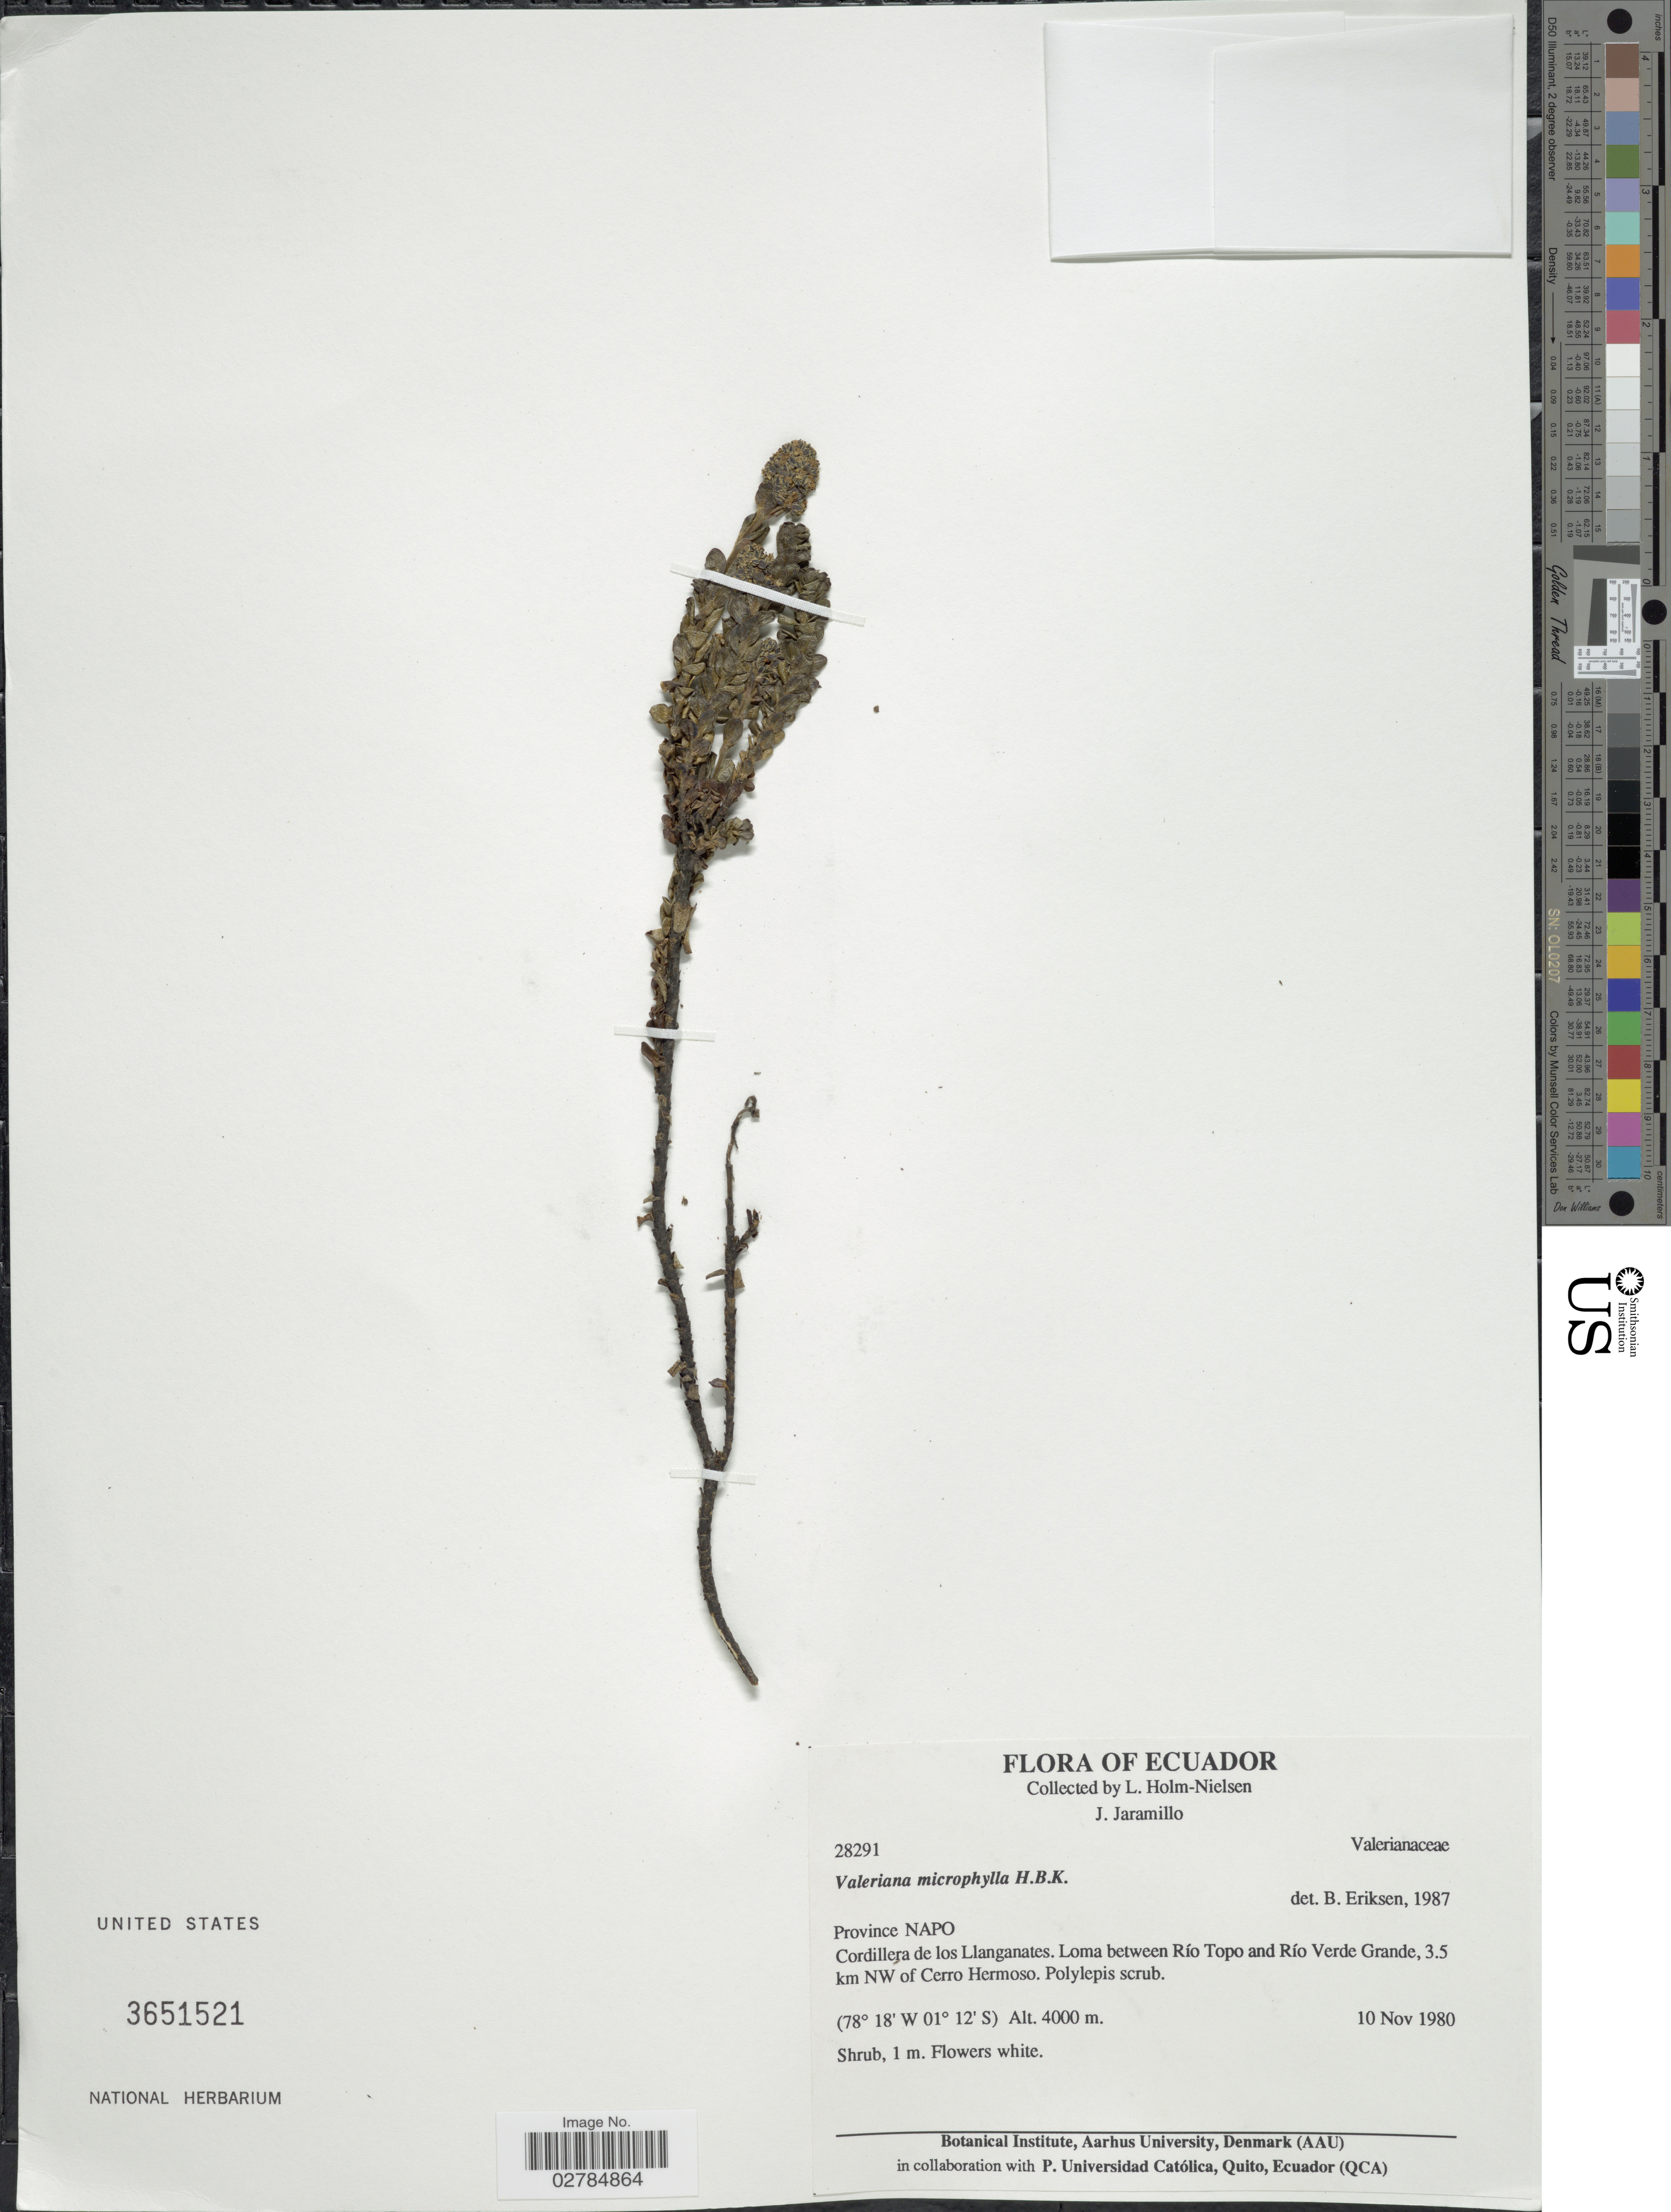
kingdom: Plantae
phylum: Tracheophyta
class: Magnoliopsida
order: Dipsacales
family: Caprifoliaceae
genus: Valeriana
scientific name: Valeriana microphylla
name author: Kunth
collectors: L. Holm-Nielsen & J. Jaramillo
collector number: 28291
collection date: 1980-11-10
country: Ecuador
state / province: Napo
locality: Cordillera de los Llanganates. Loma between Río Topo and Río Verde Grande, 3.5 km NW of Cerro Hermoso.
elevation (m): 4000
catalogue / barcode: US 3651521